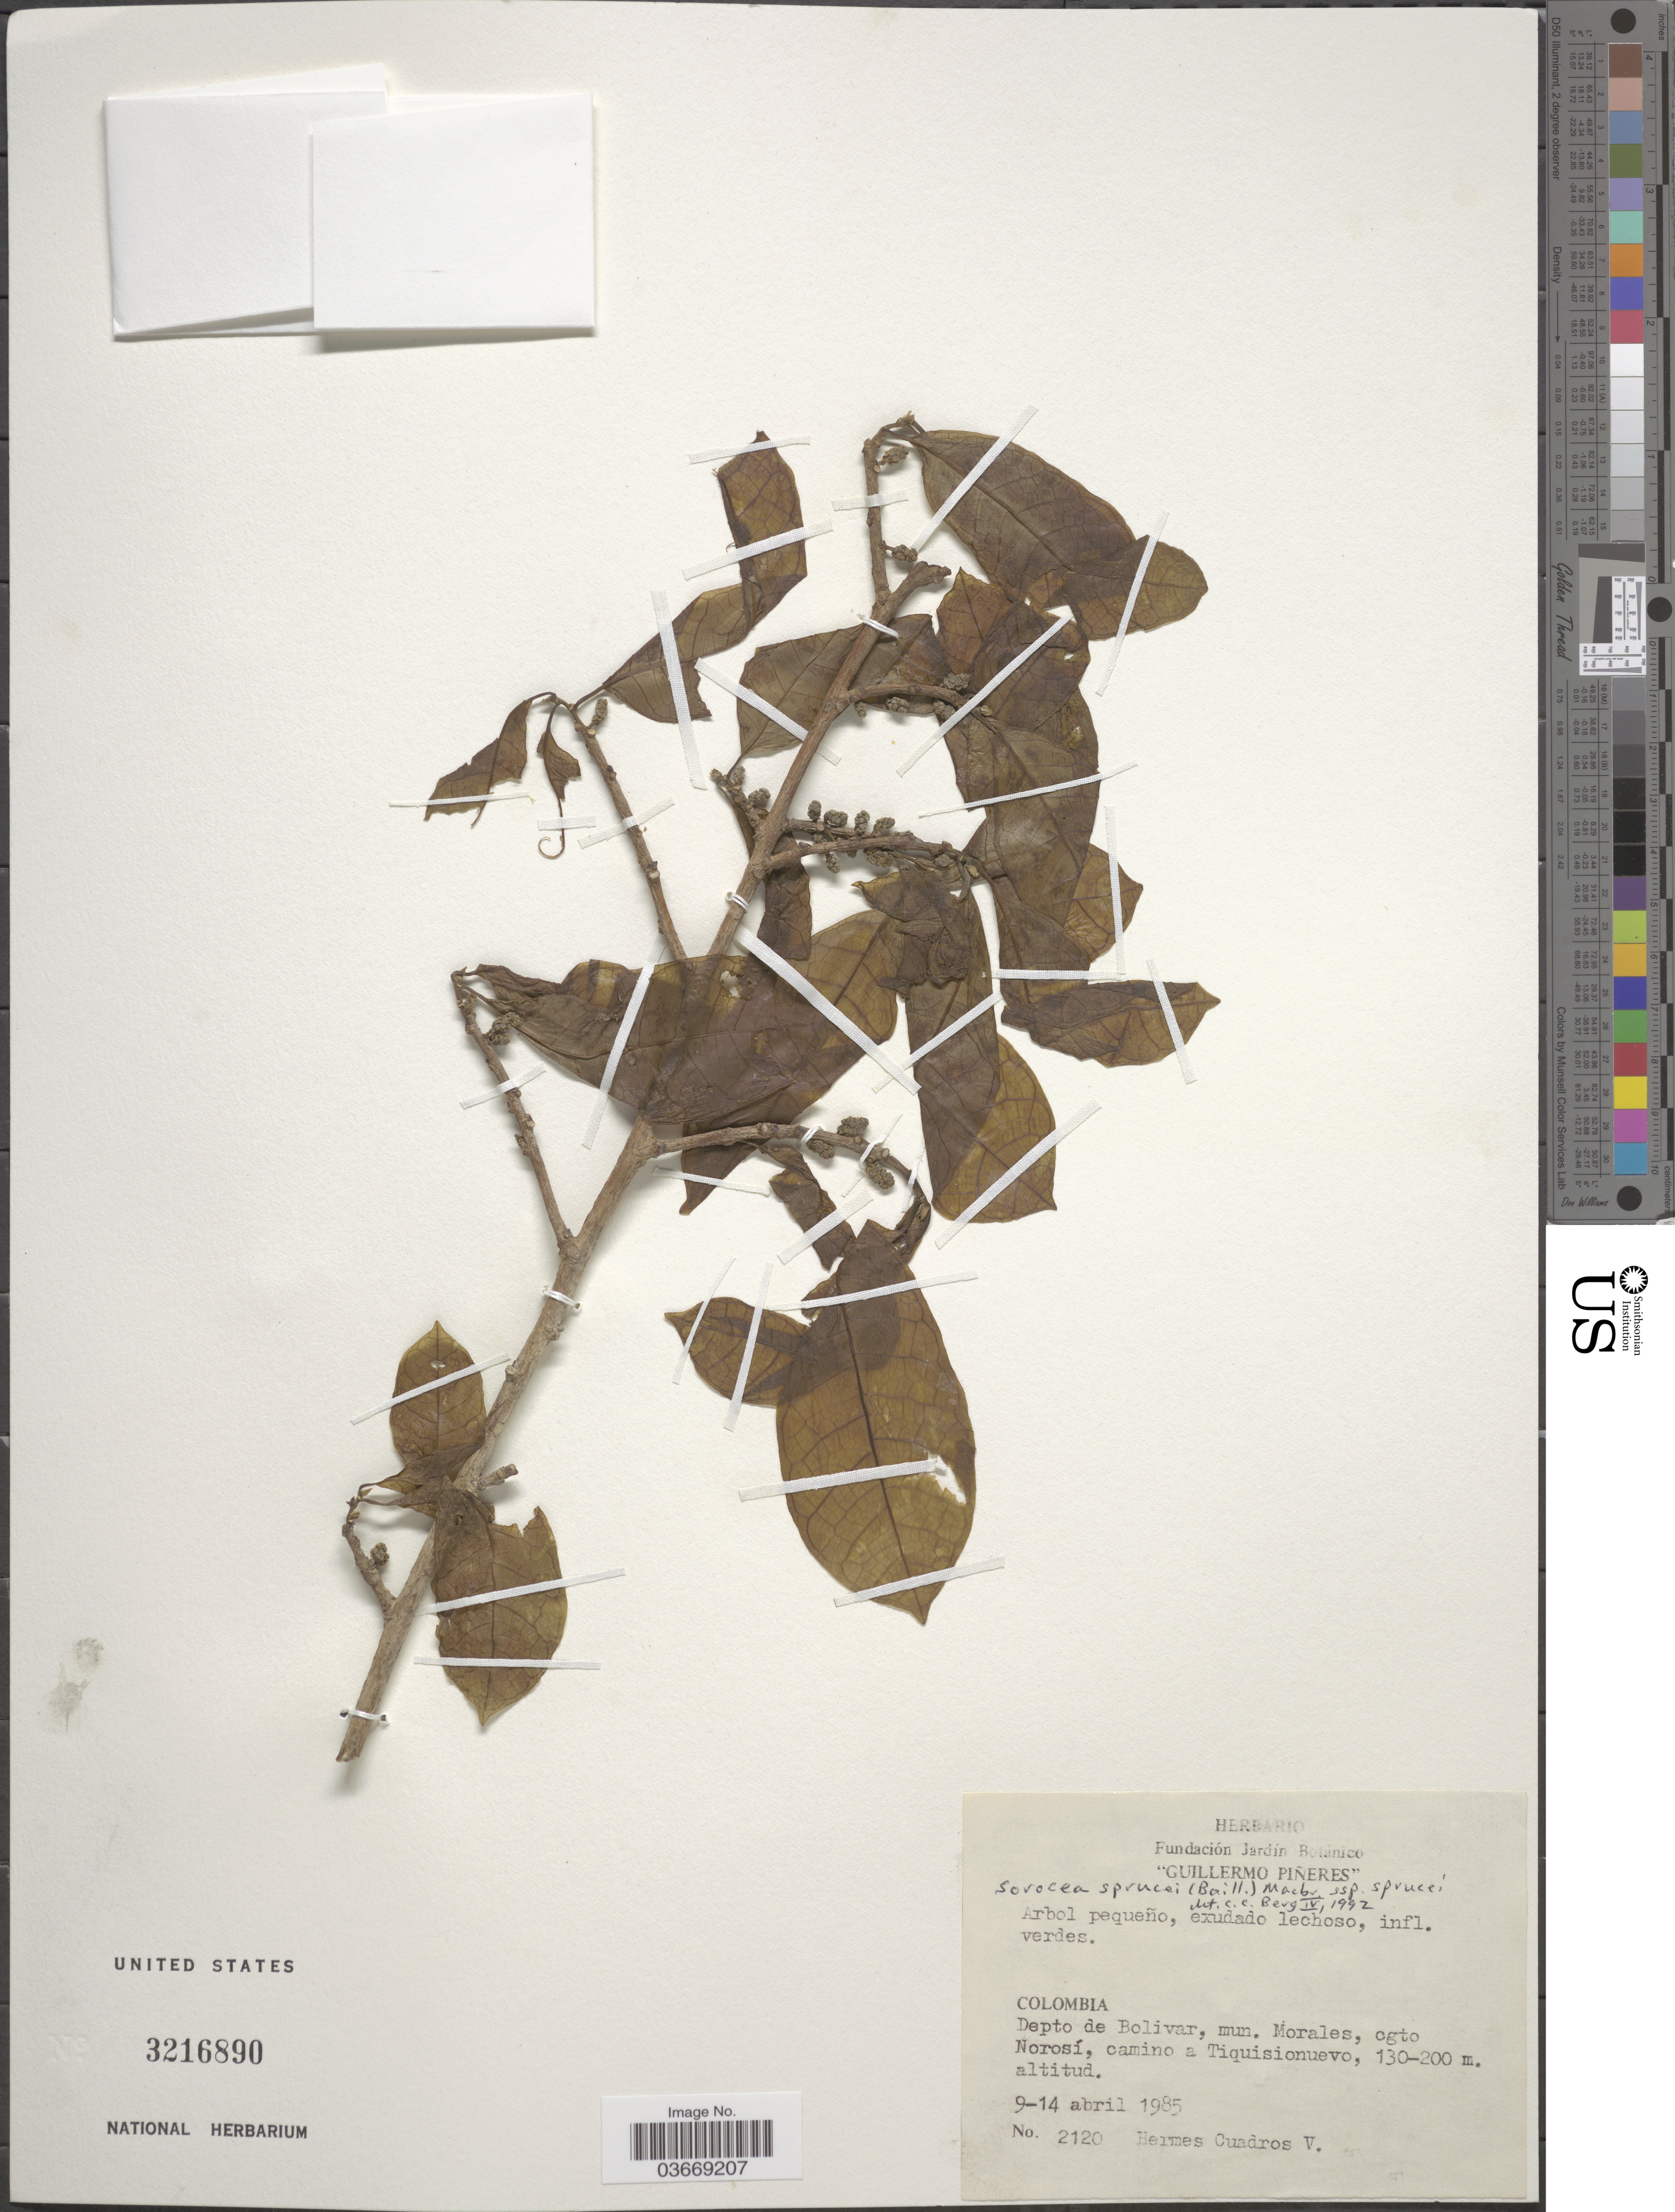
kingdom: Plantae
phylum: Tracheophyta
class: Magnoliopsida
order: Rosales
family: Moraceae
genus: Sorocea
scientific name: Sorocea sprucei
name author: (Baill.) J.F. Macbr.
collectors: H. Cuadros V.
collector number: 2120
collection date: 1985-04-09/1985-04-14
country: Colombia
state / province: Bolívar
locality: Depto de Bolivar, mun. Morales, cgto Norosí, camino a Tiquisionuevo.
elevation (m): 130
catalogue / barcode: US 3216890